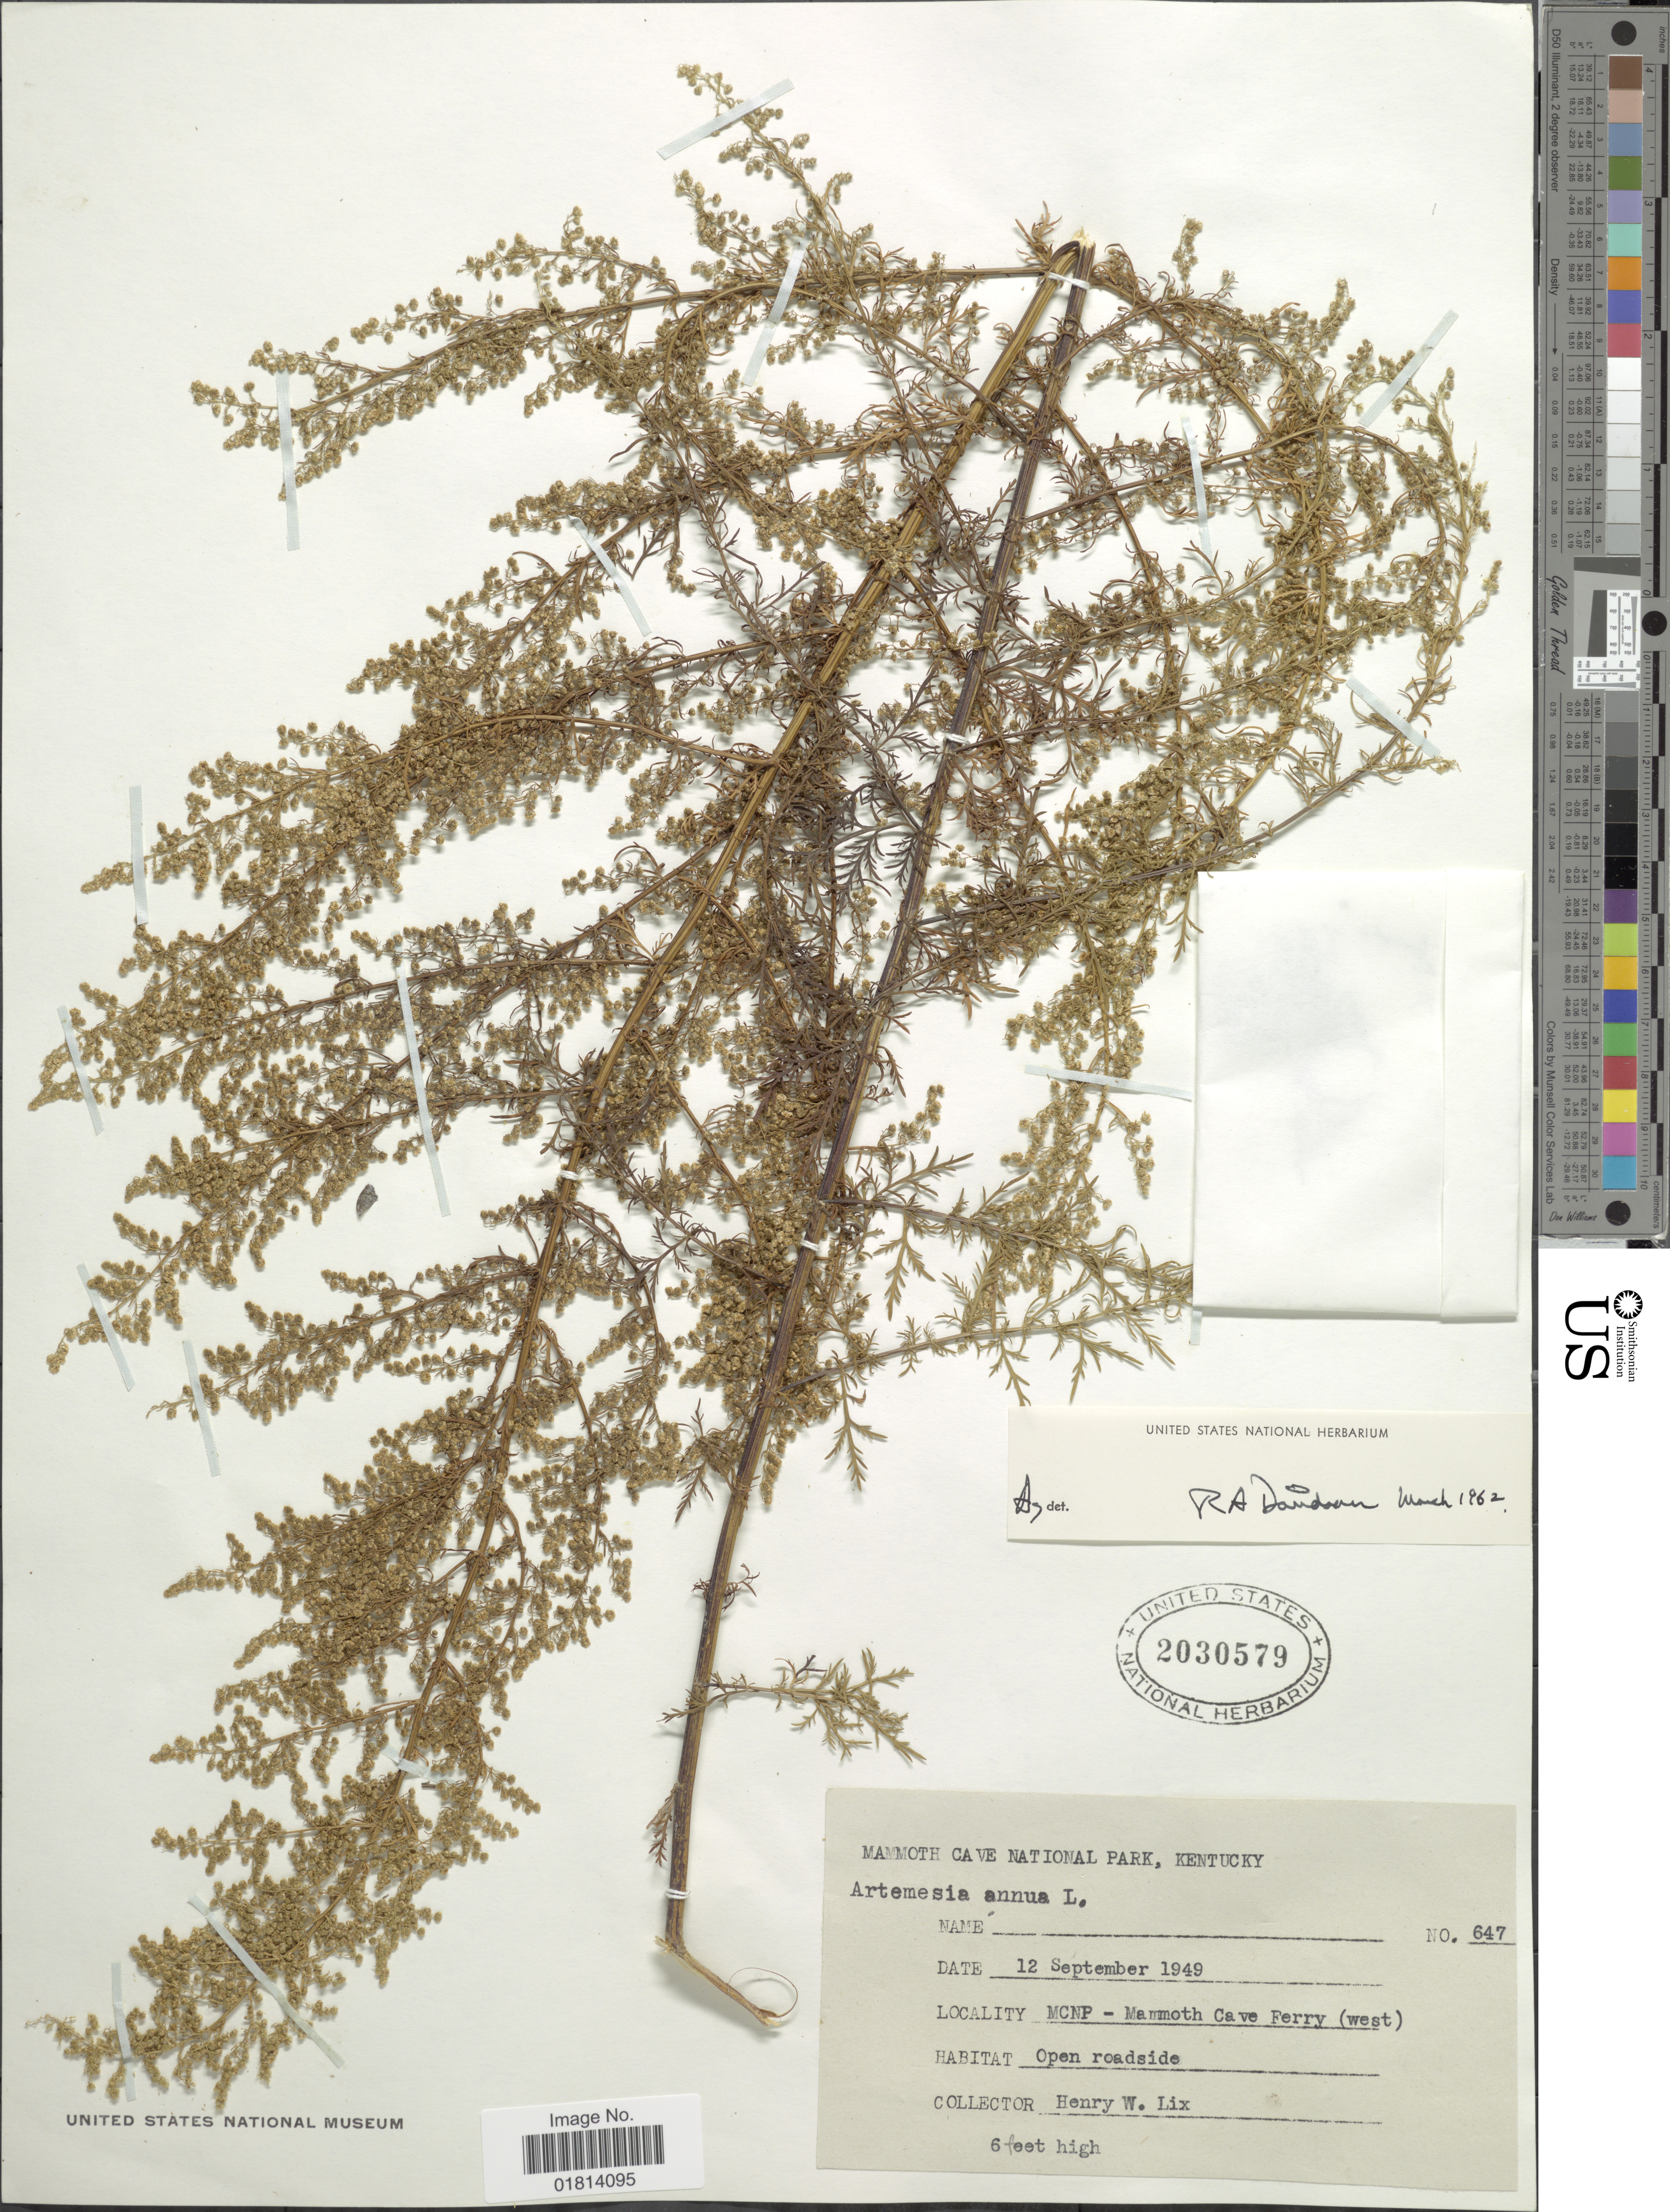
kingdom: Plantae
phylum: Tracheophyta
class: Magnoliopsida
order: Asterales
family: Asteraceae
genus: Artemisia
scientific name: Artemisia annua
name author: L.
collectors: H. W. Lix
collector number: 647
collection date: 1949-09-12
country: United States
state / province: Kentucky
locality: Mammoth Cave National Park, Kentucky. MCNP - Mammoth Cave Ferry (west)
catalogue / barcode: US 2030579